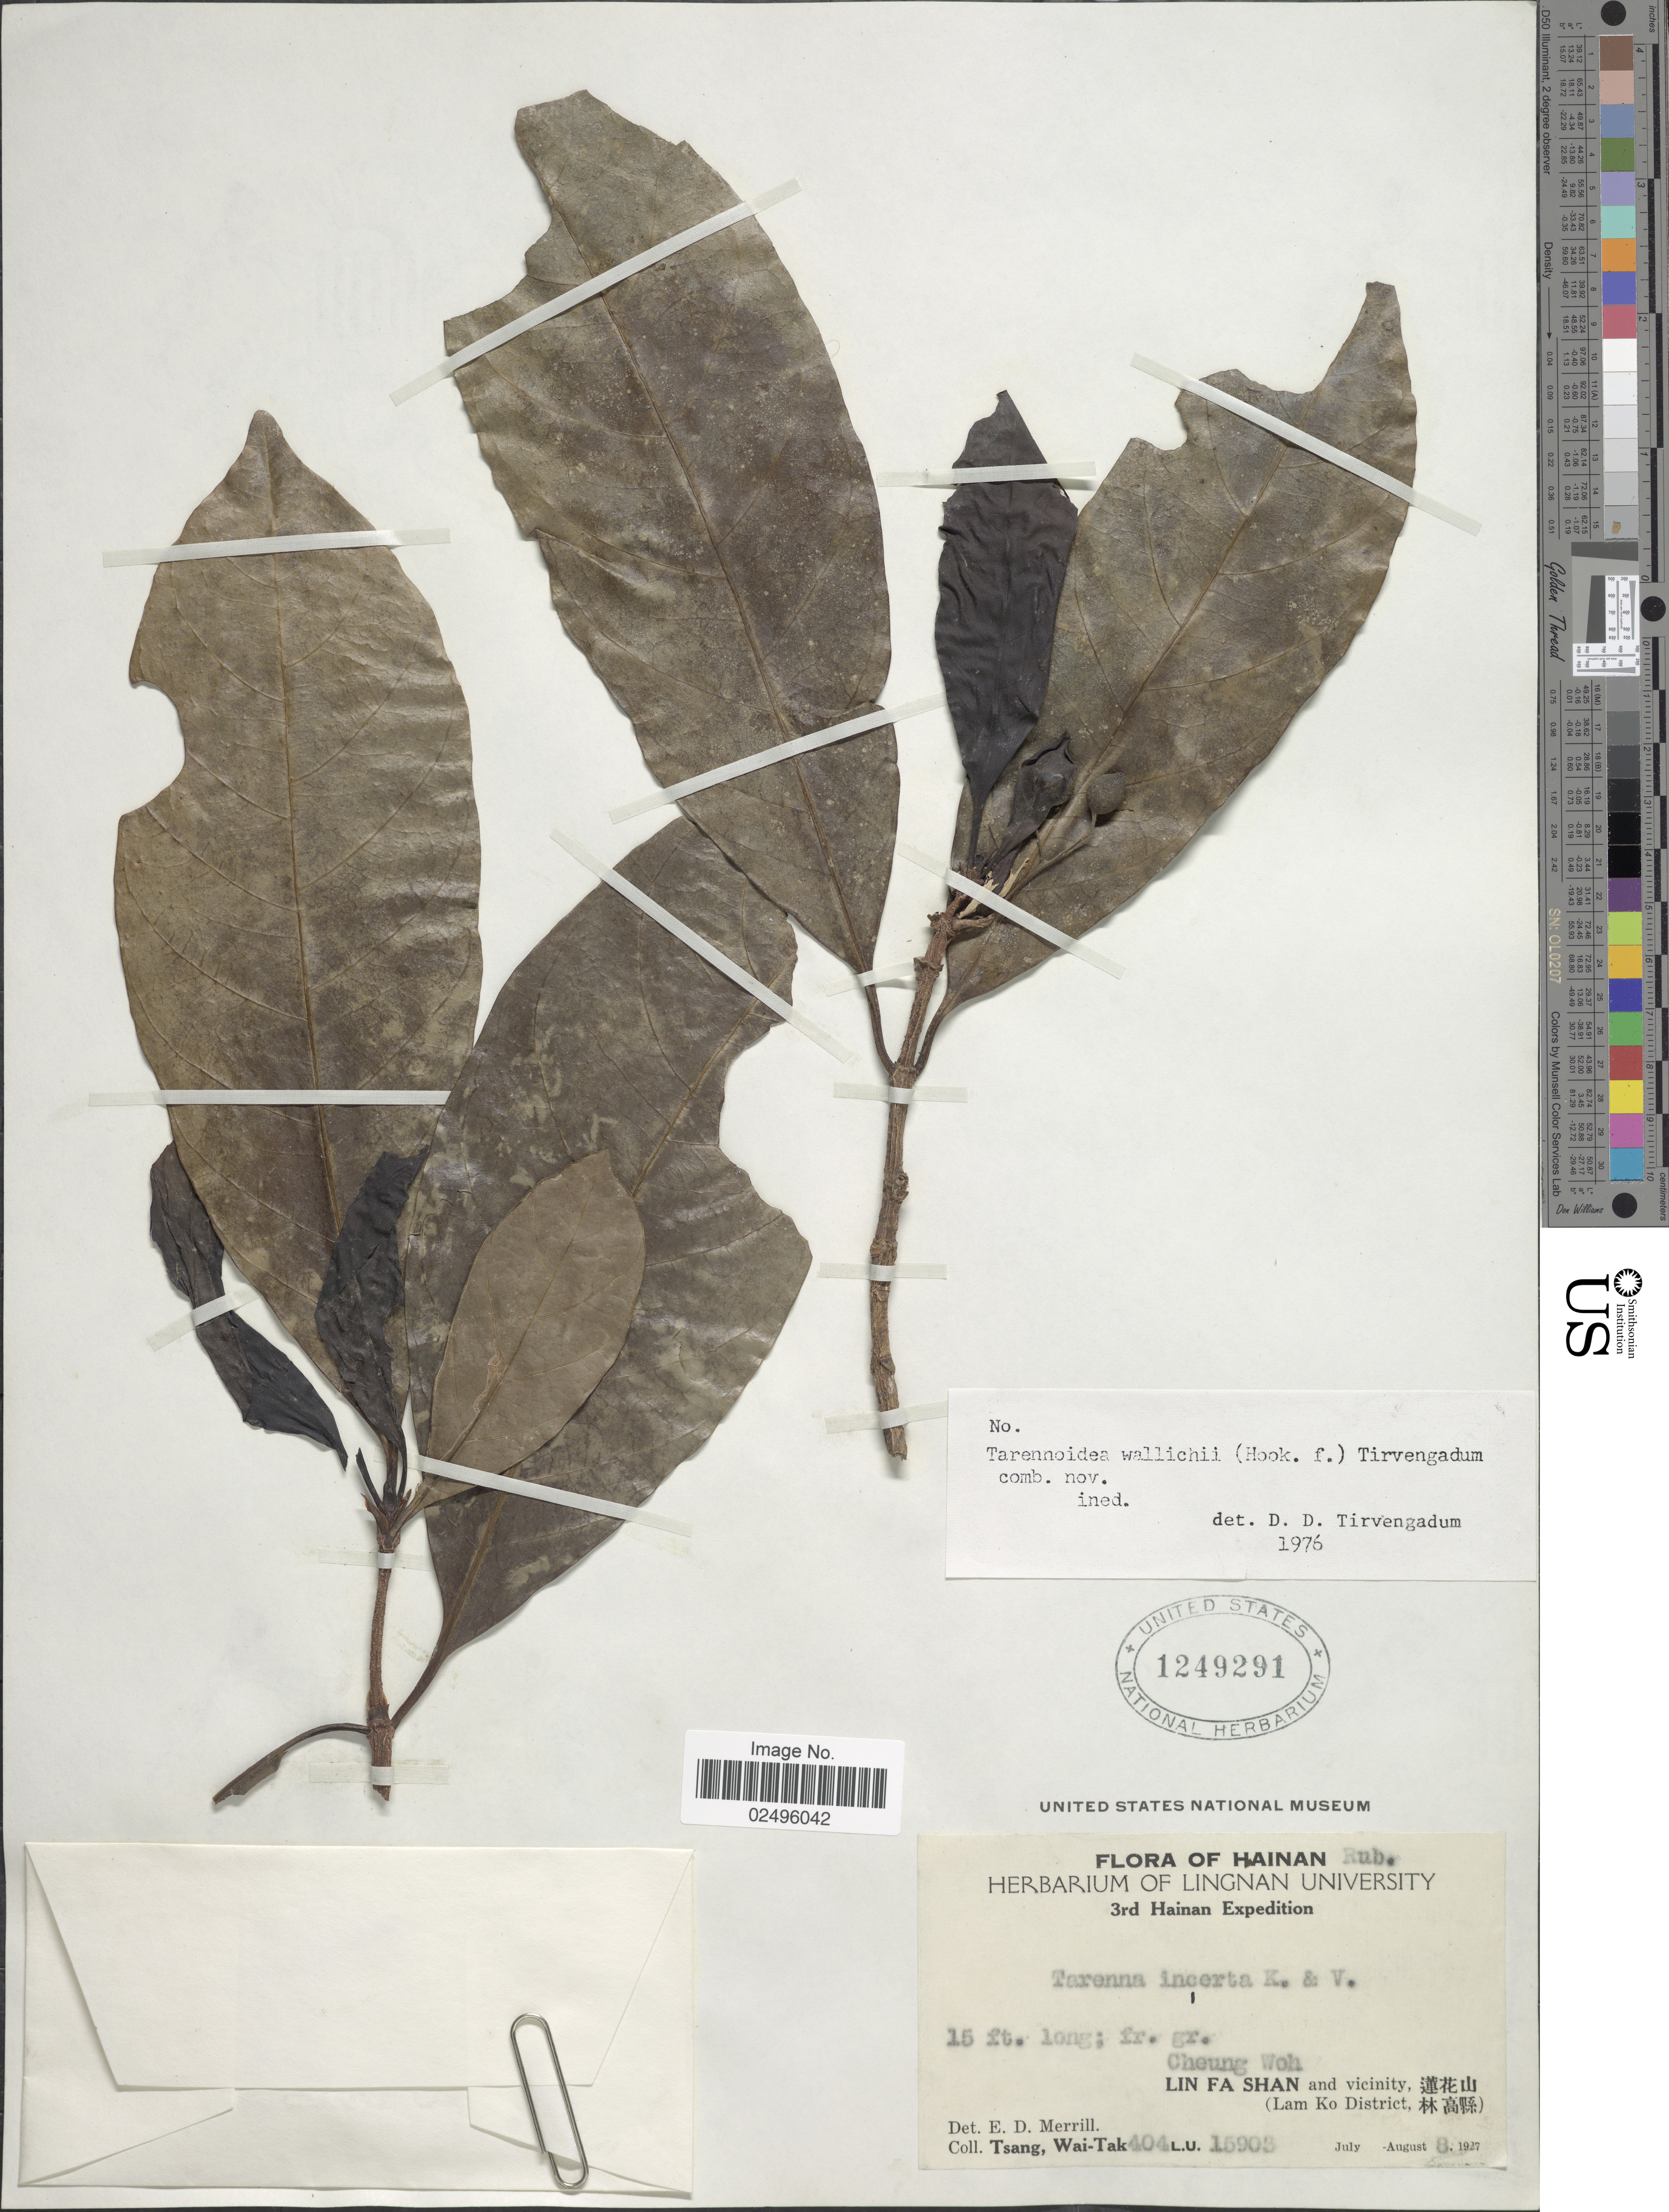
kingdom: Plantae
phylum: Tracheophyta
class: Magnoliopsida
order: Gentianales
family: Rubiaceae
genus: Tarennoidea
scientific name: Tarennoidea wallichii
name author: (Hook. f.) Tirveng. & Sastre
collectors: W. T. Tsang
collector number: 404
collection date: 1927-08-08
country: China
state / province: Hainan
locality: Cheung Woh, Lin Fa Shan and vicinity, (Lam Ko District)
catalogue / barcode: US 1249291